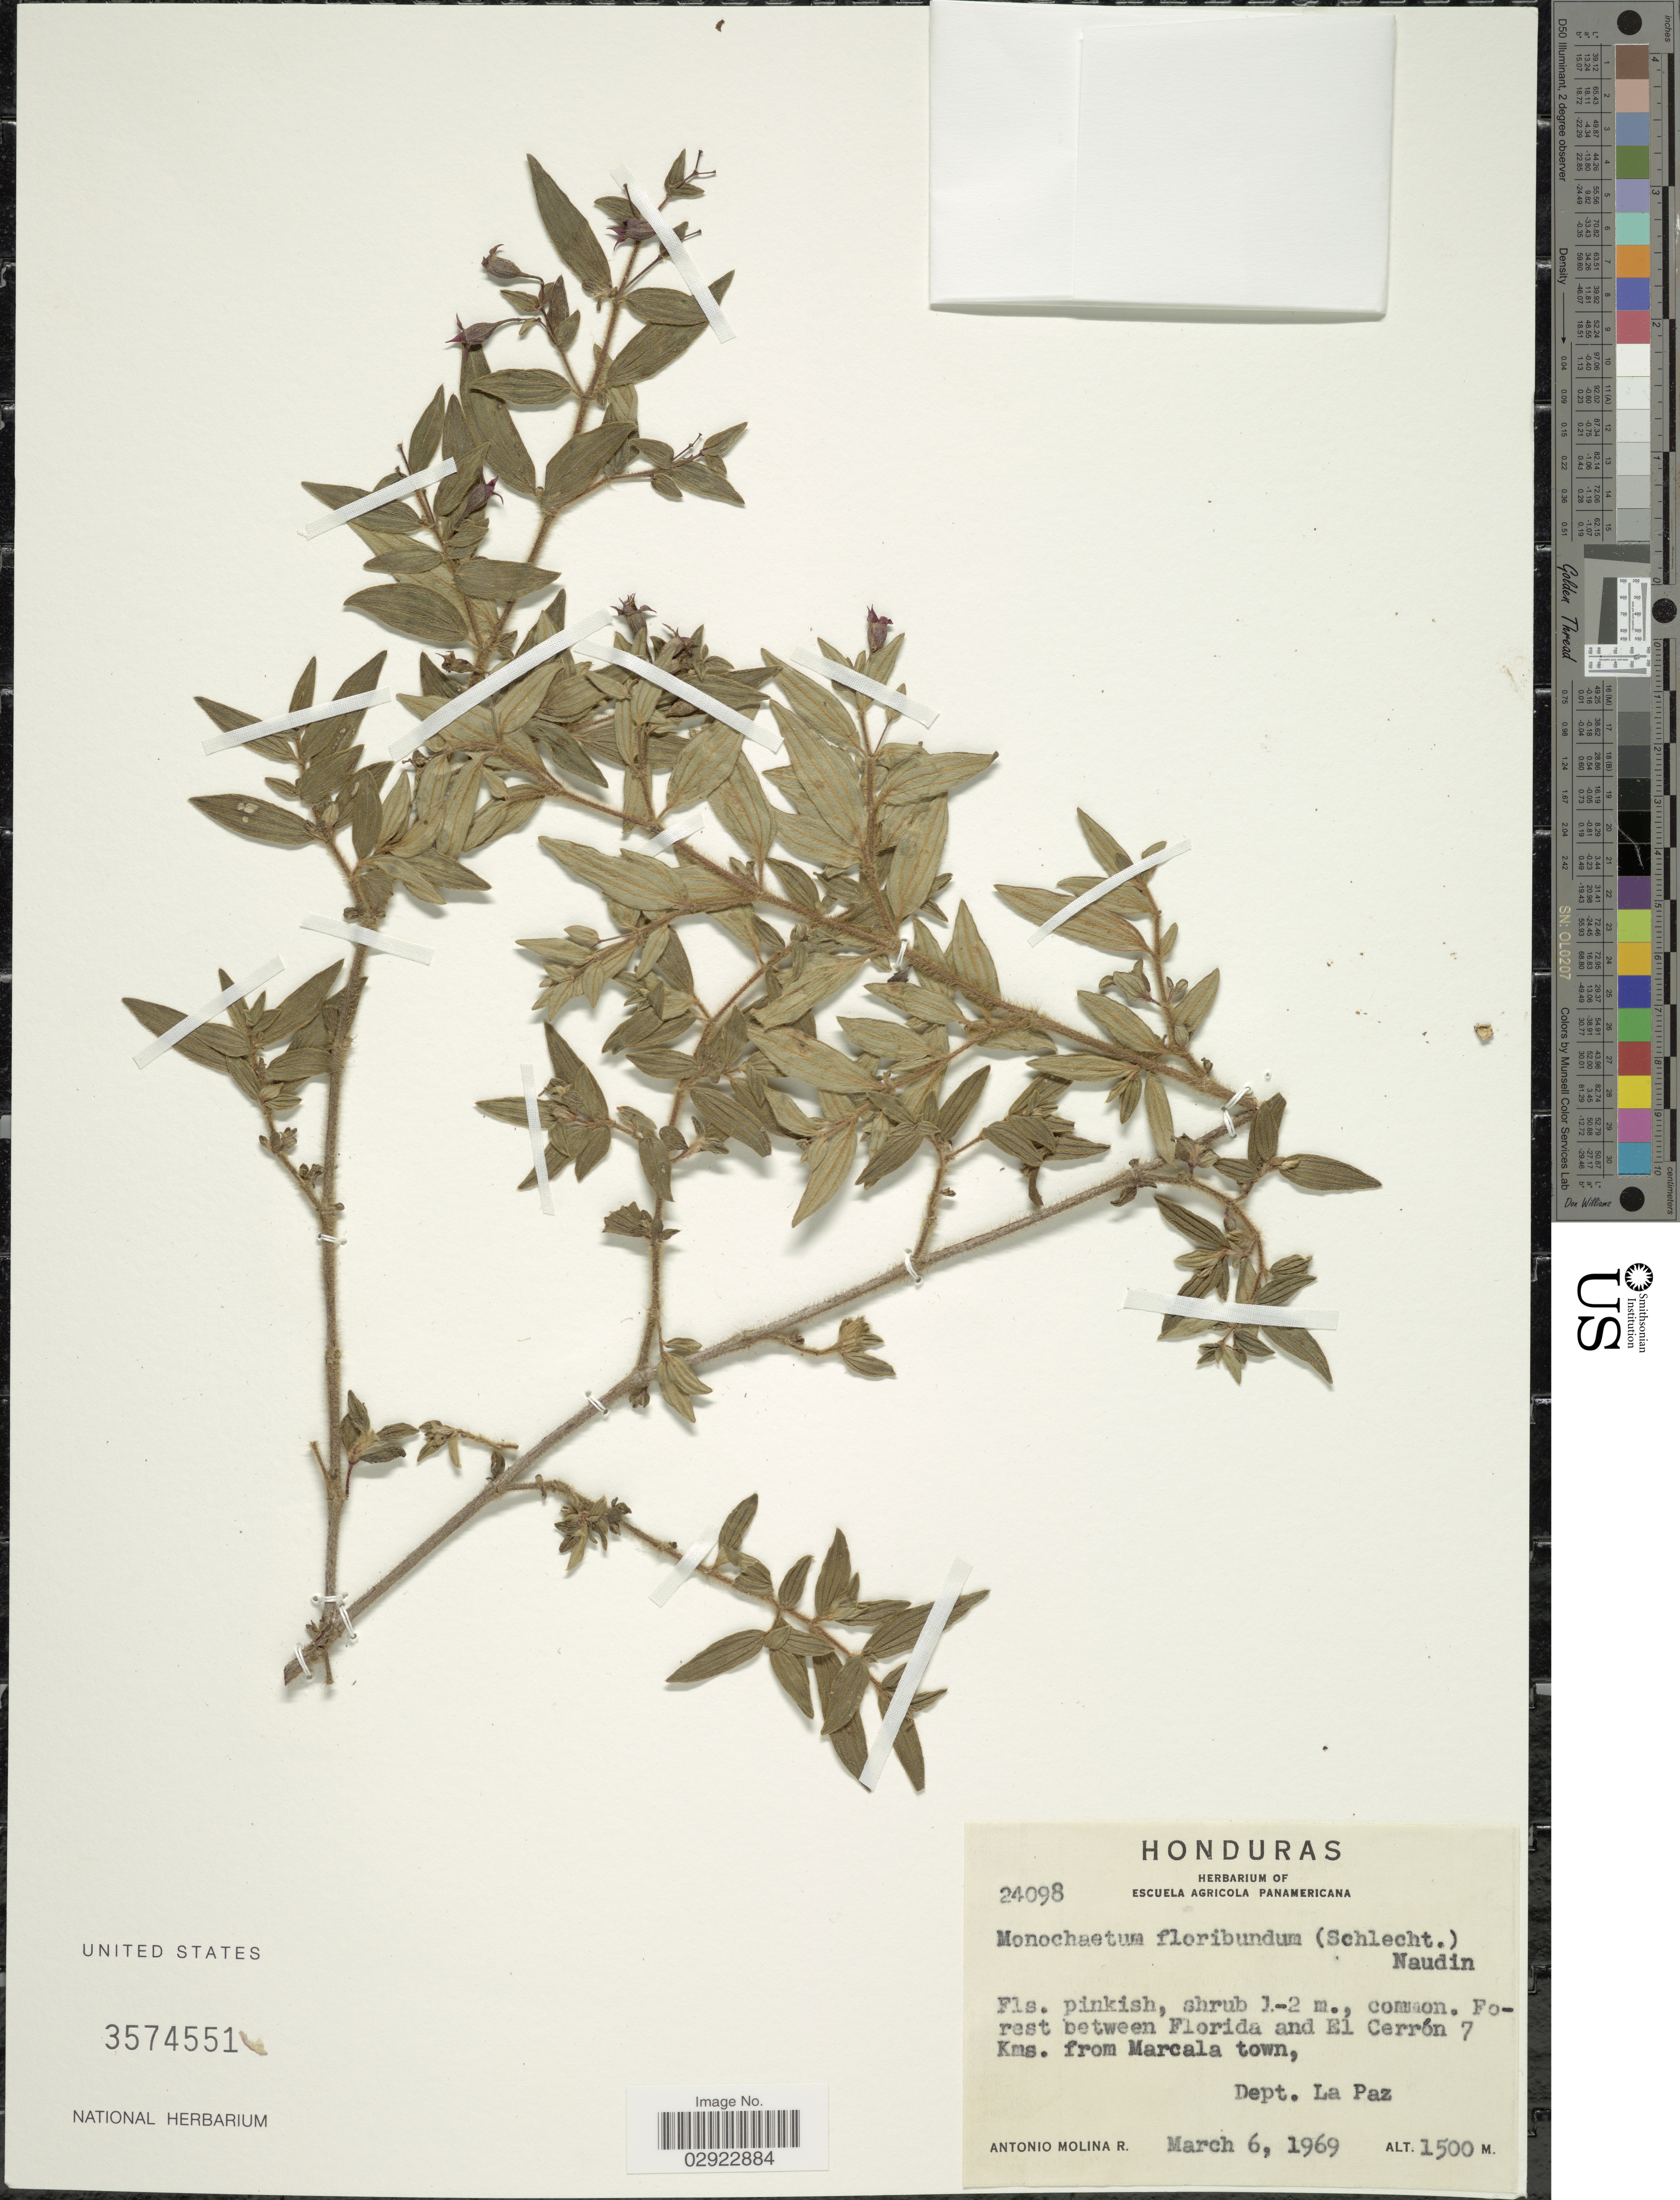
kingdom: Plantae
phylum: Tracheophyta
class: Magnoliopsida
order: Myrtales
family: Melastomataceae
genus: Monochaetum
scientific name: Monochaetum floribundum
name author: (Schltdl.) Naudin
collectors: A. Molina R.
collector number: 24098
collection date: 1969-03-06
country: Honduras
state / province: La Paz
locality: Forest between Florida and El Cerrón 7 Kms. from Marcala town, Dept. La Paz.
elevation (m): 1500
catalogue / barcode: US 3574551